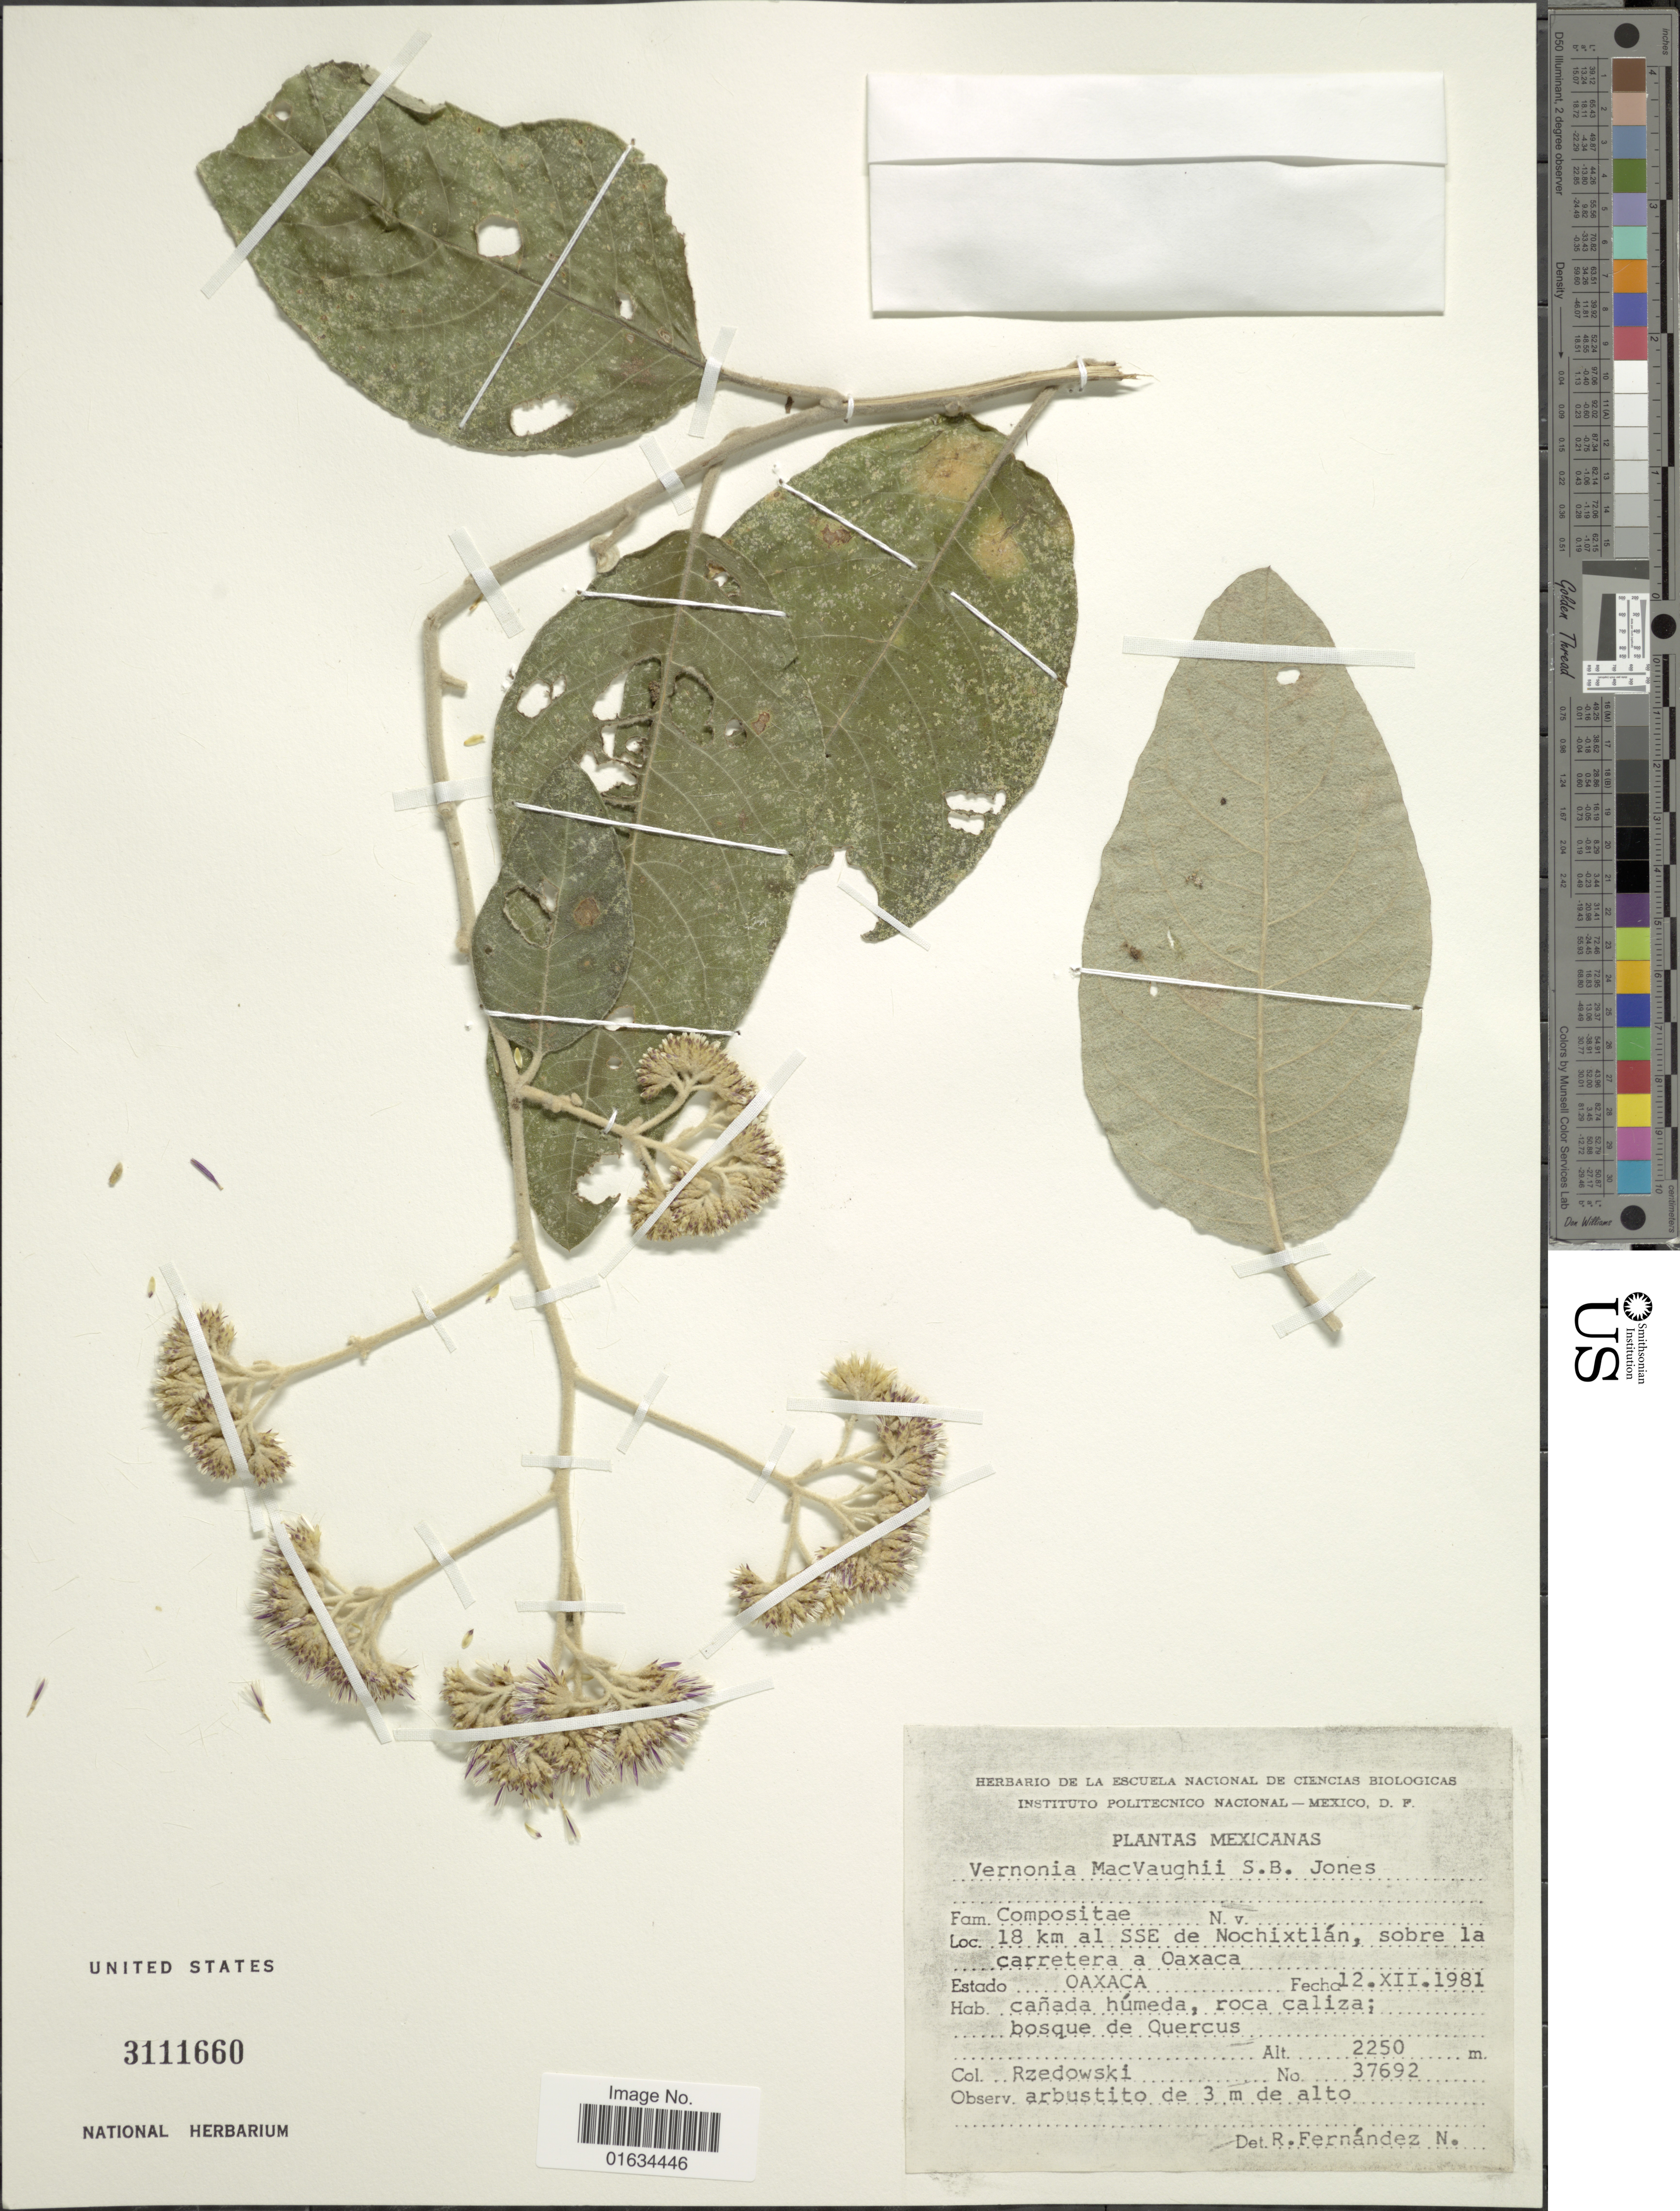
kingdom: Plantae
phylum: Tracheophyta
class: Magnoliopsida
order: Asterales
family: Asteraceae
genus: Critoniopsis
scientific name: Critoniopsis macvaughii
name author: (S.B. Jones) H. Rob.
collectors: Rzedowski, --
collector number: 37692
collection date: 1981-12-12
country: Mexico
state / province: Oaxaca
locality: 18 km al SSE de Nochixtlan, sobre la carretera a Oaxaca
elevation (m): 2250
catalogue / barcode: US 3111660